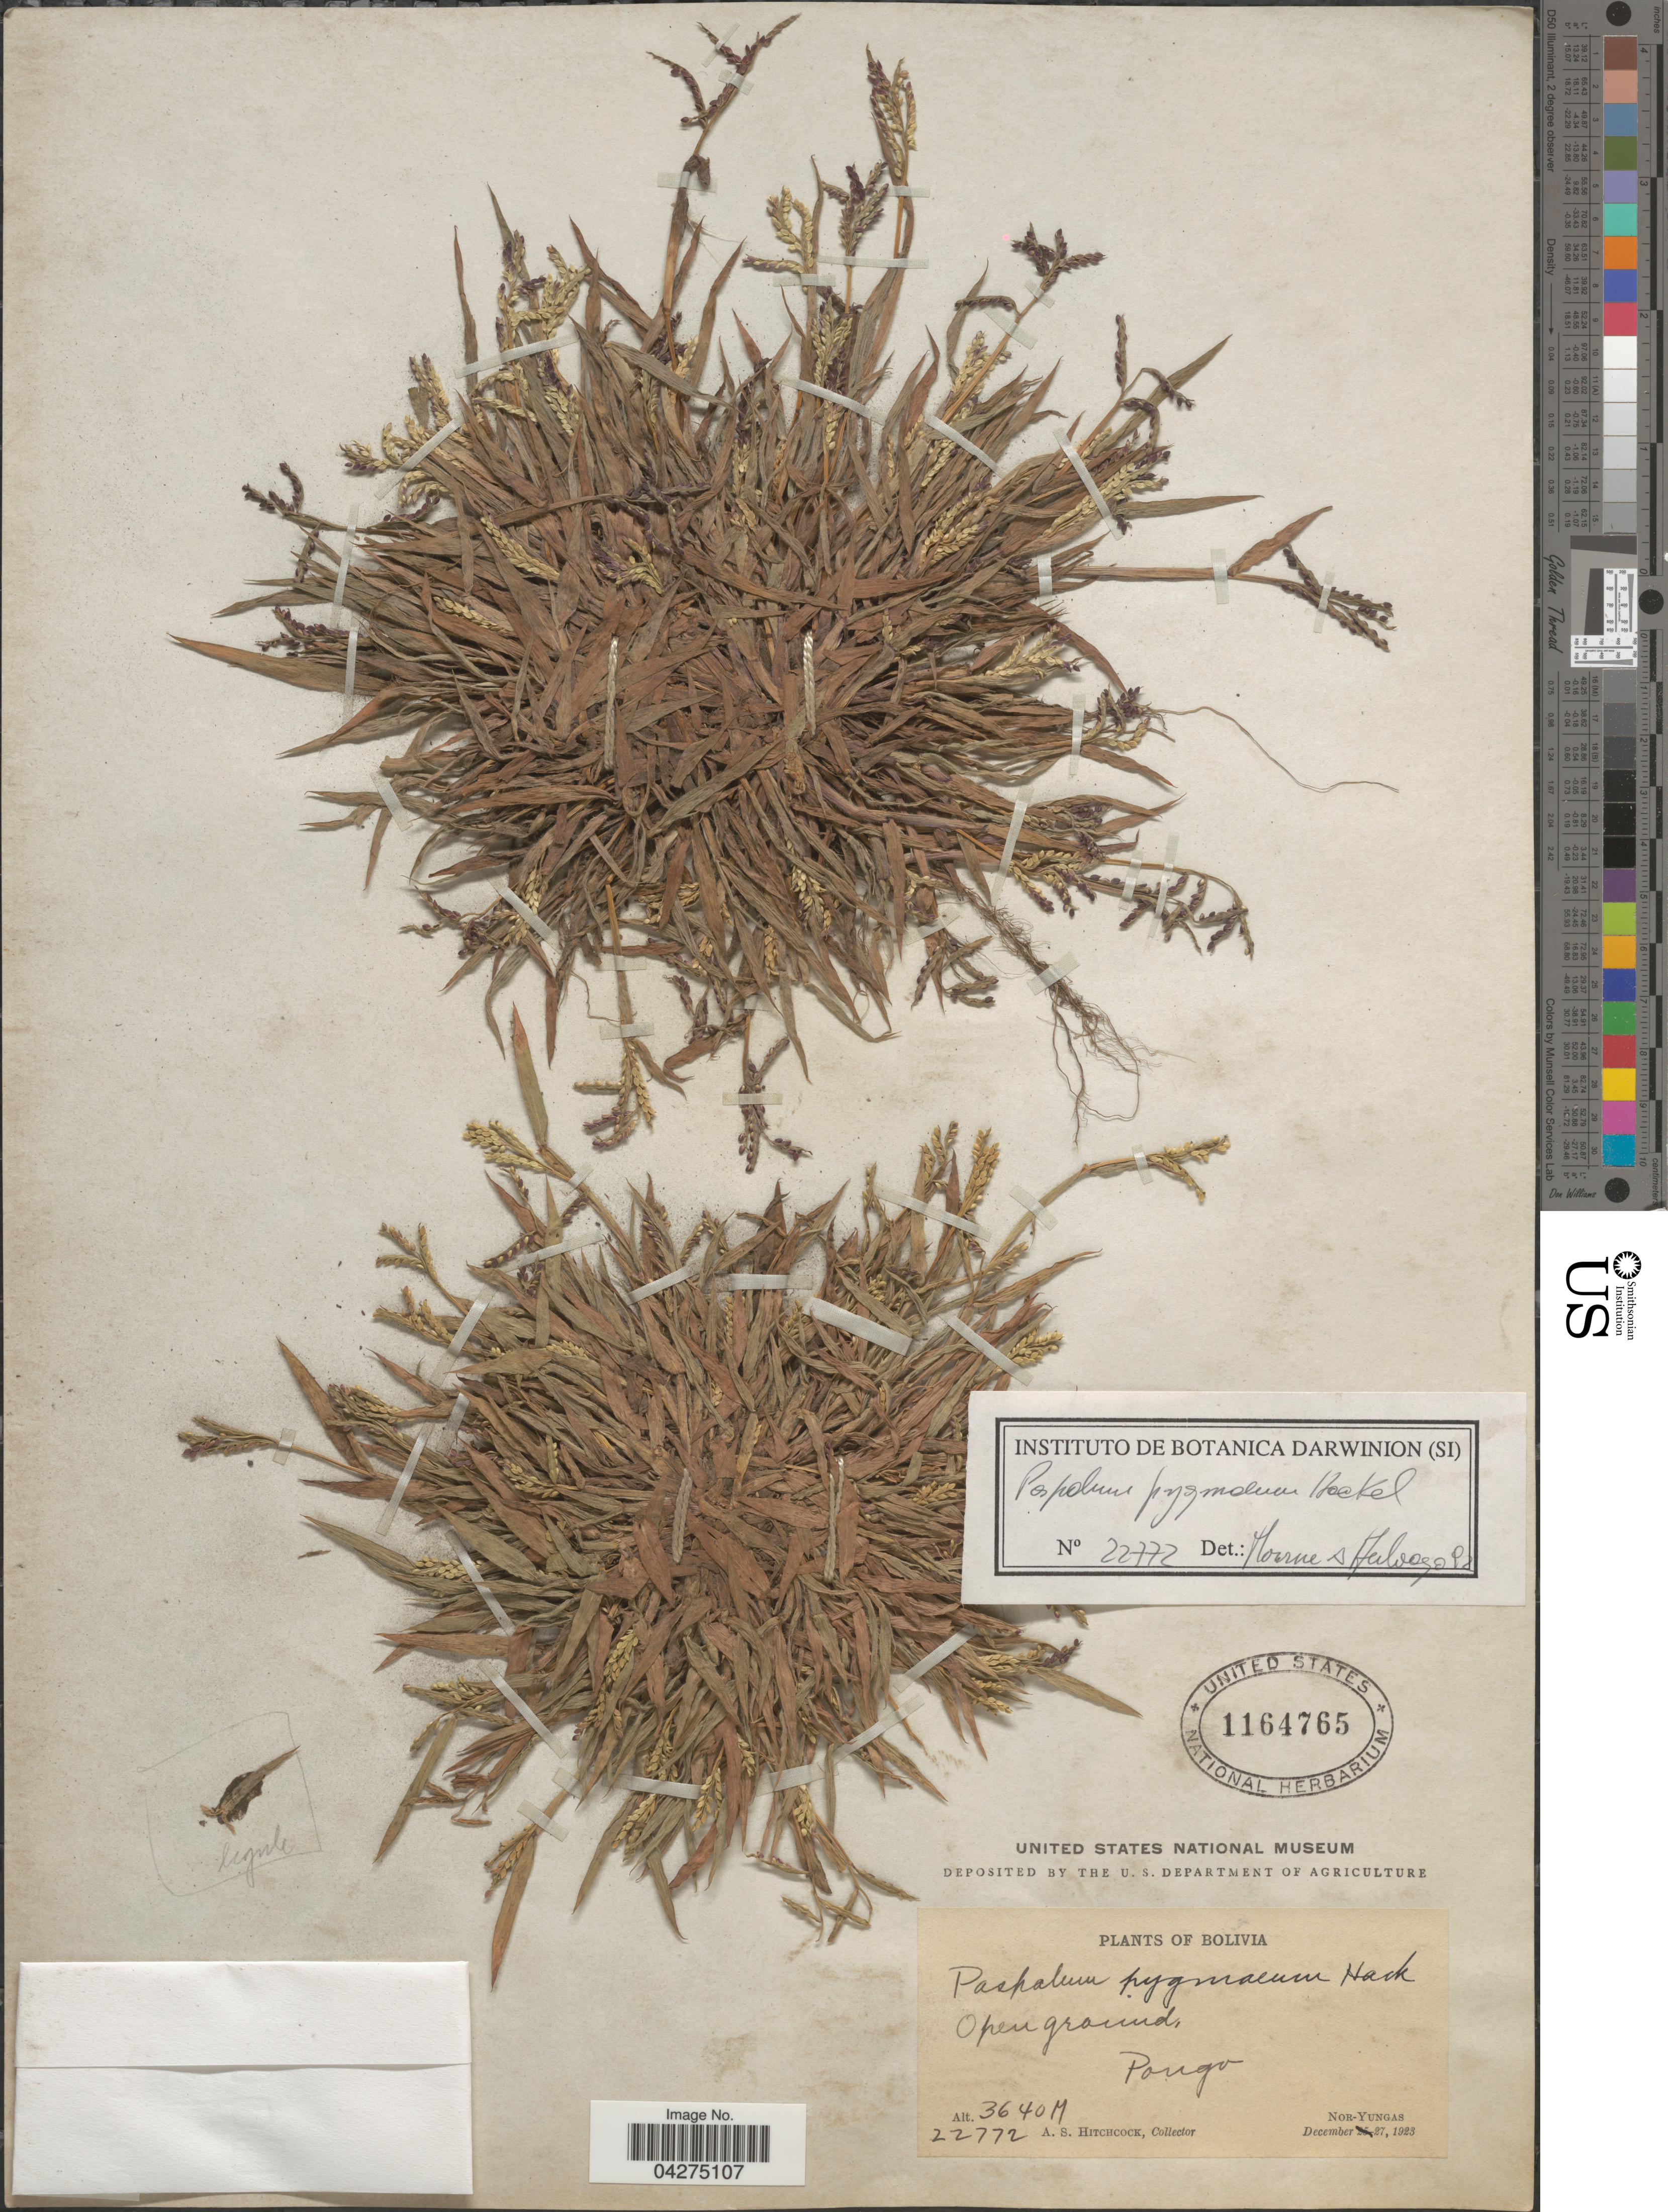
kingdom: Plantae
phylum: Tracheophyta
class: Liliopsida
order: Poales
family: Poaceae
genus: Paspalum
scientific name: Paspalum pygmaeum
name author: Hack.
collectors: A. S. Hitchcock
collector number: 22772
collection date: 1923-12-27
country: Bolivia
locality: Open ground, Pongo. Nor-Yungas.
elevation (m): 3640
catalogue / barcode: US 1164765